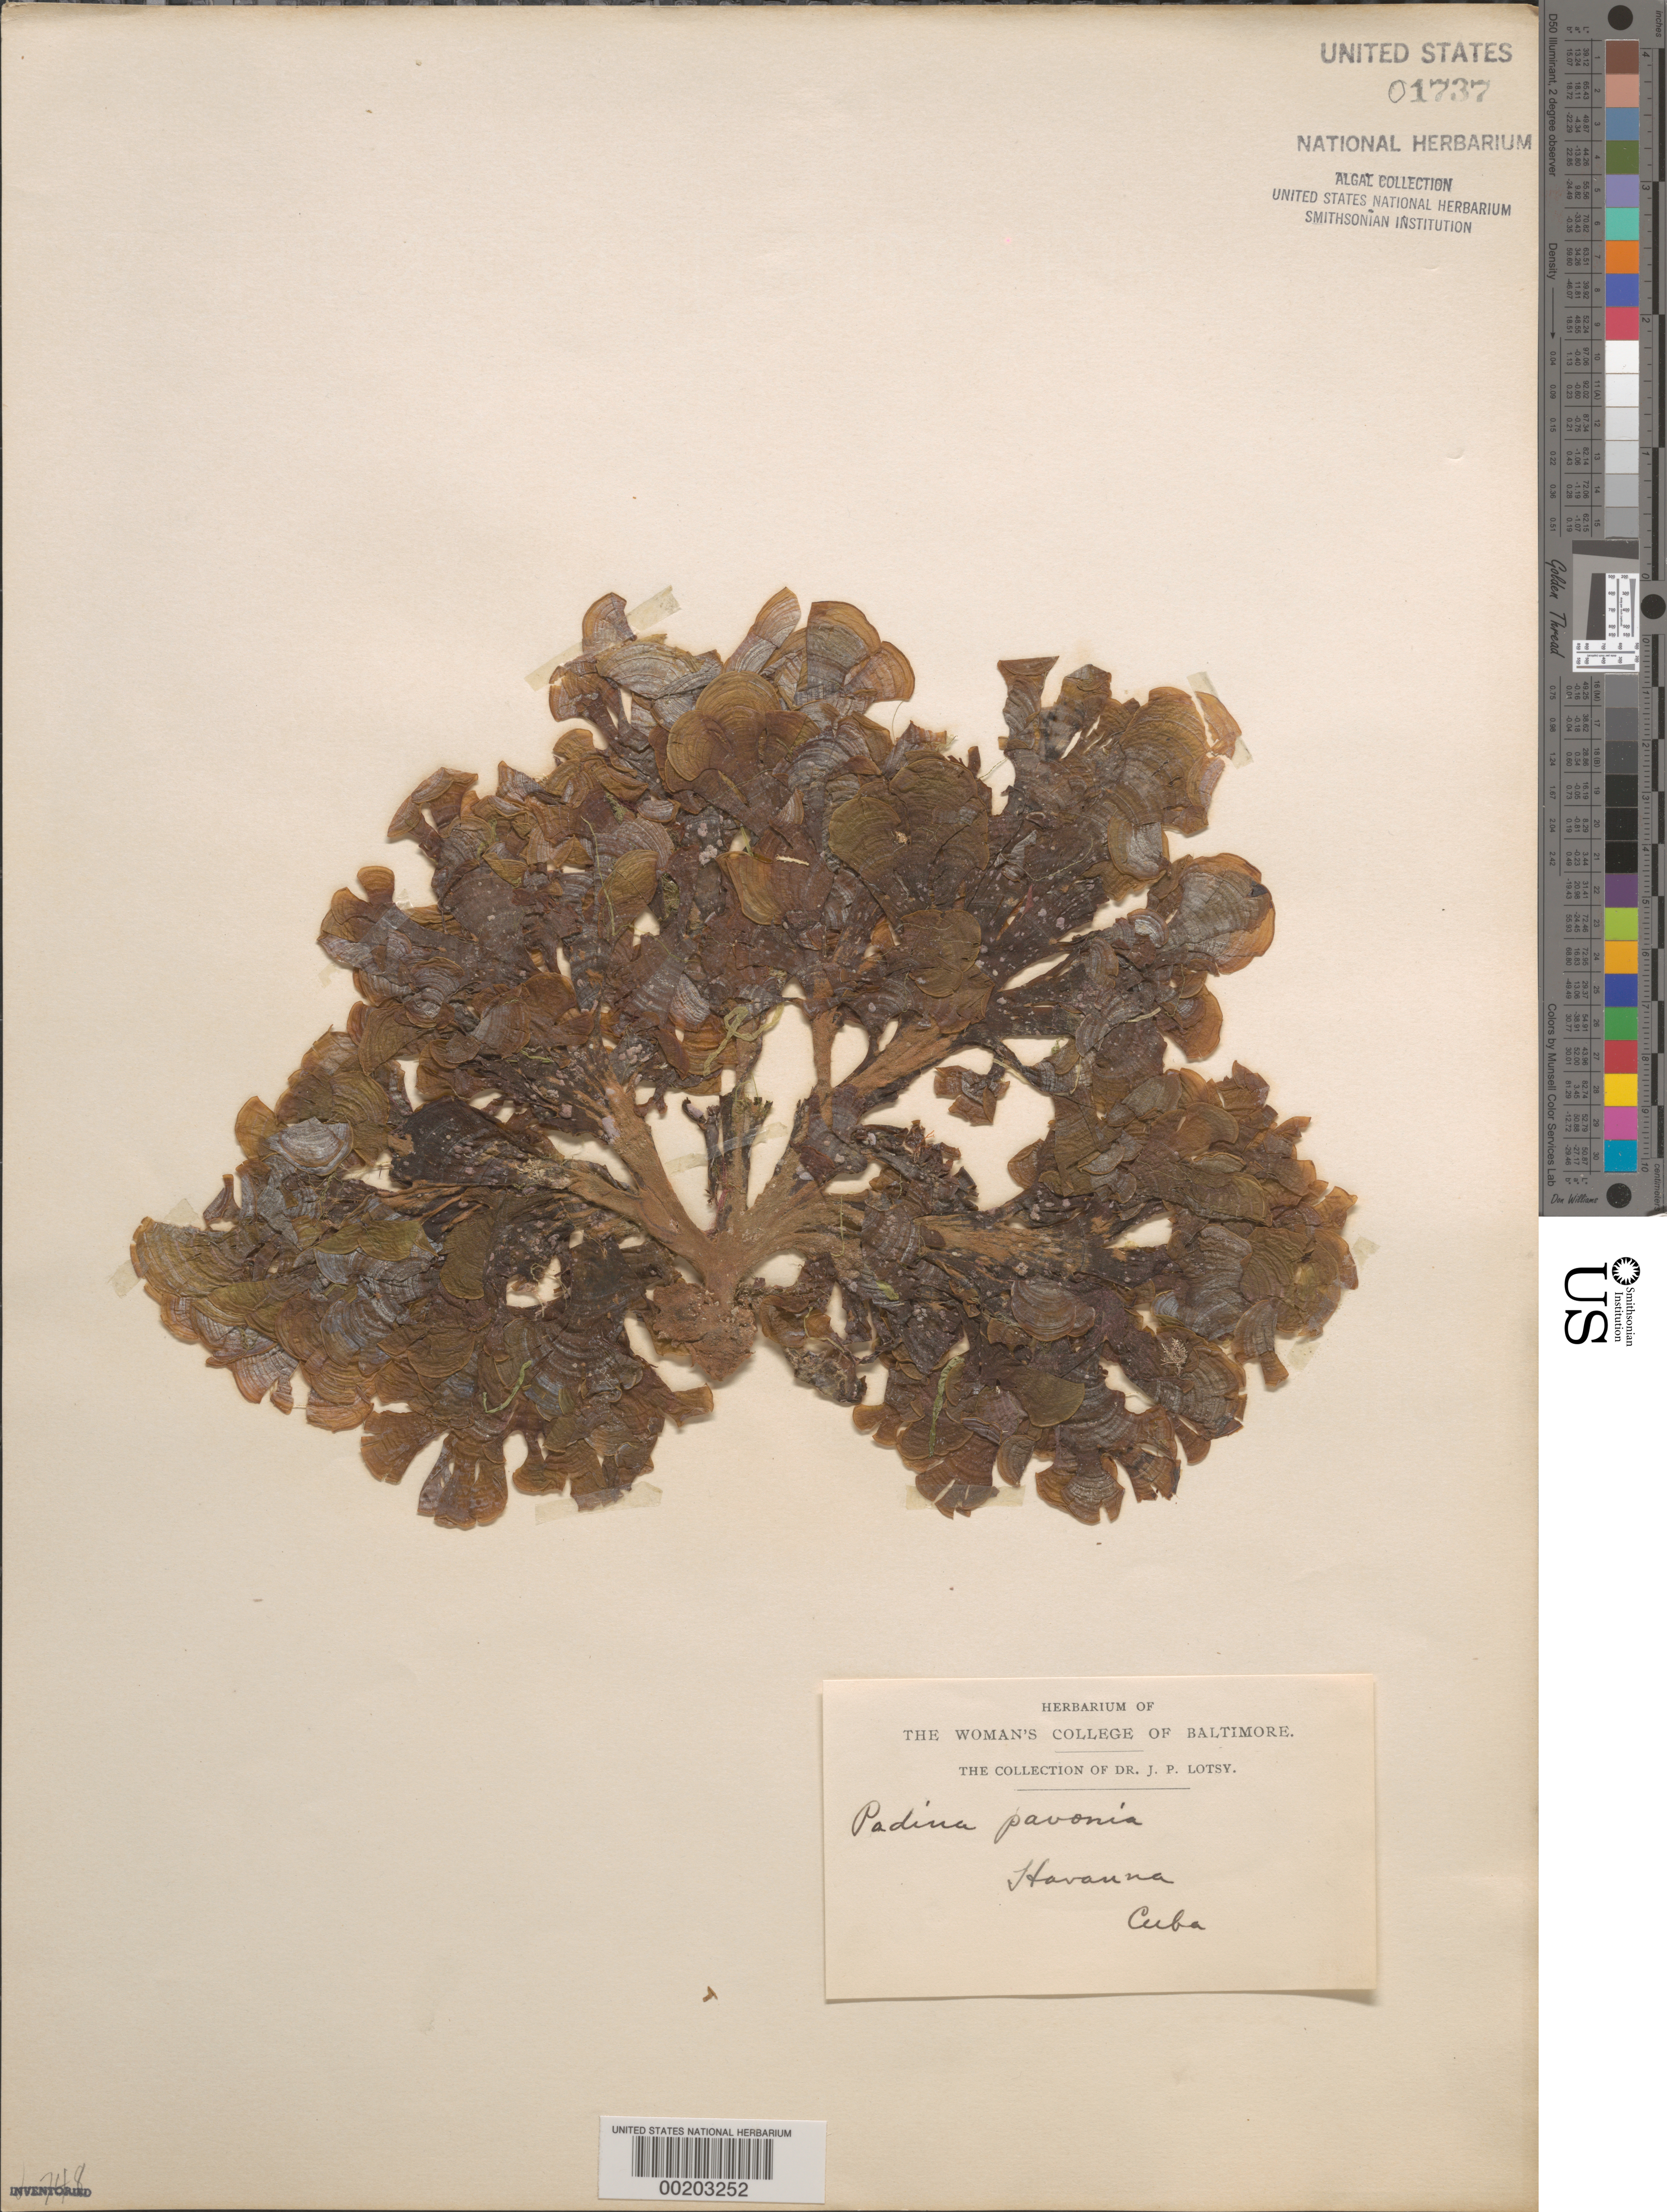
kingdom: Chromista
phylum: Ochrophyta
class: Phaeophyceae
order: Dictyotales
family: Dictyotaceae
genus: Padina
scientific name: Padina pavonica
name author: (L.) Thivy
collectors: J. Lotsy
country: Cuba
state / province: La Habana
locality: Havana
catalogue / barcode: US 1737